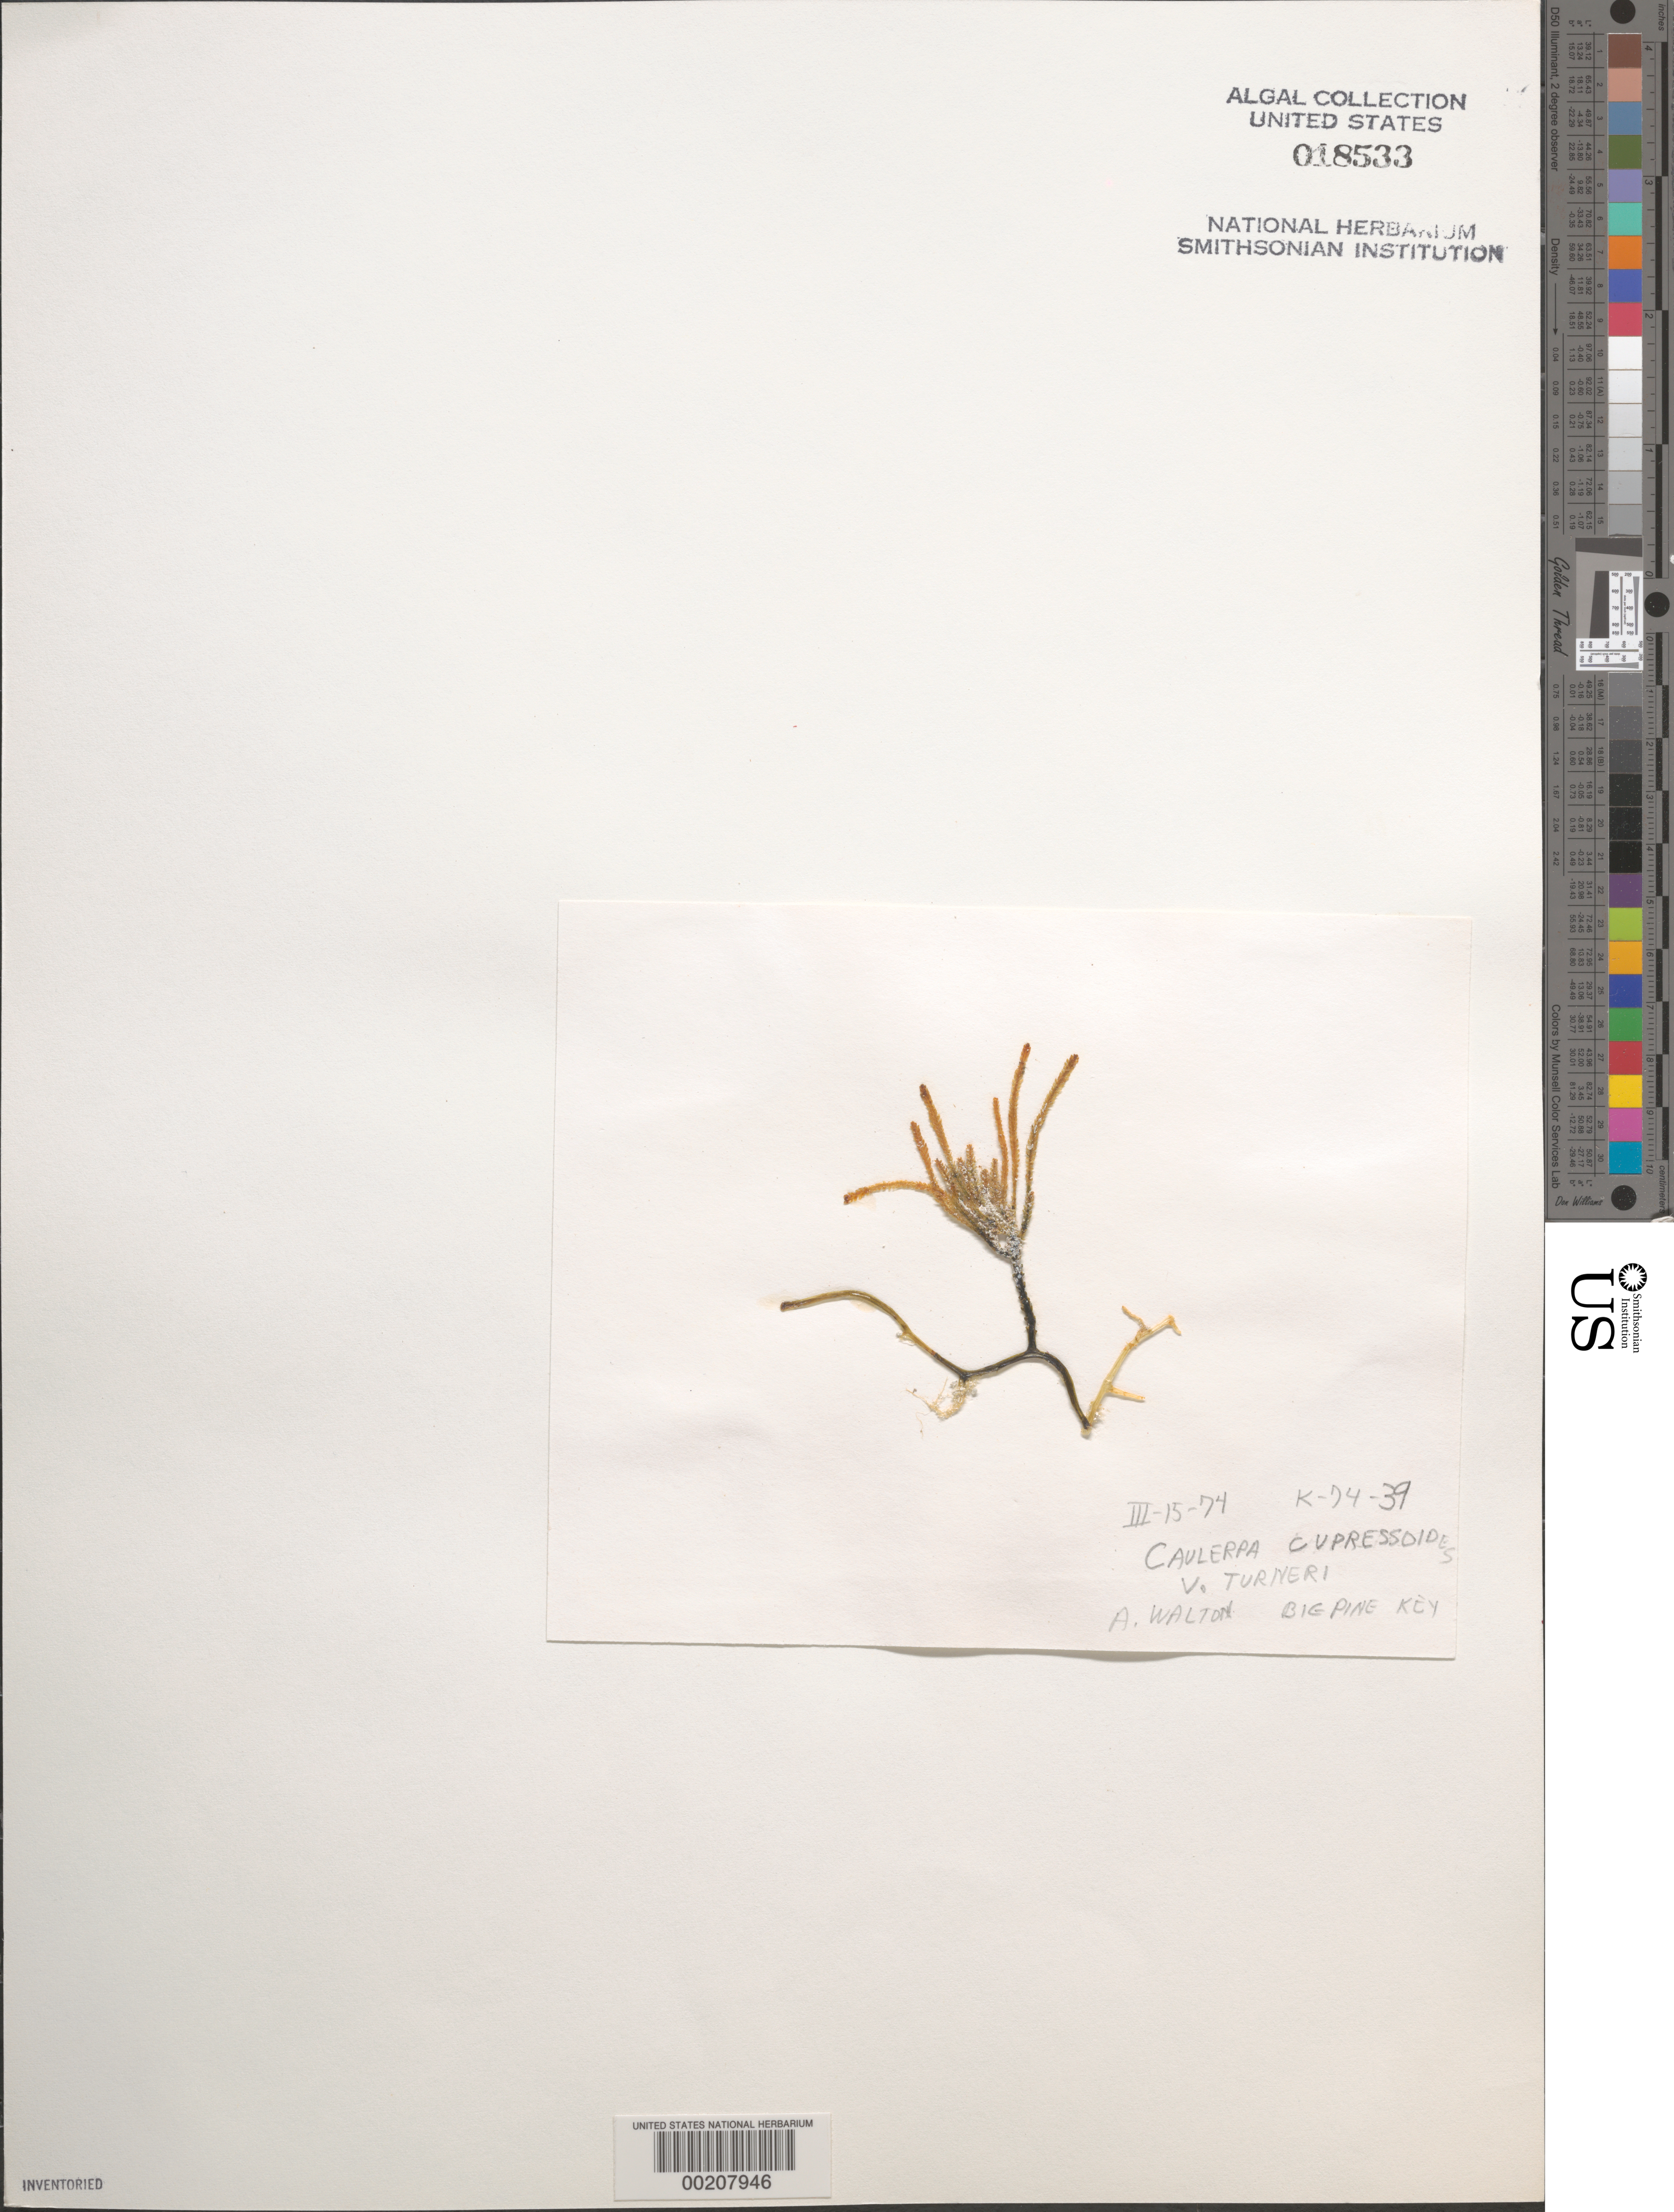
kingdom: Plantae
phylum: Chlorophyta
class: Ulvophyceae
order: Bryopsidales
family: Caulerpaceae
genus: Caulerpa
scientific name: Caulerpa cupressoides var. turneri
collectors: A. Walton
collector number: K-74-39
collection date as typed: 15 Mar 1974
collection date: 1974-03-15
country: United States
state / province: Florida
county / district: Monroe County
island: Big Pine Key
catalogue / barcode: US 18533